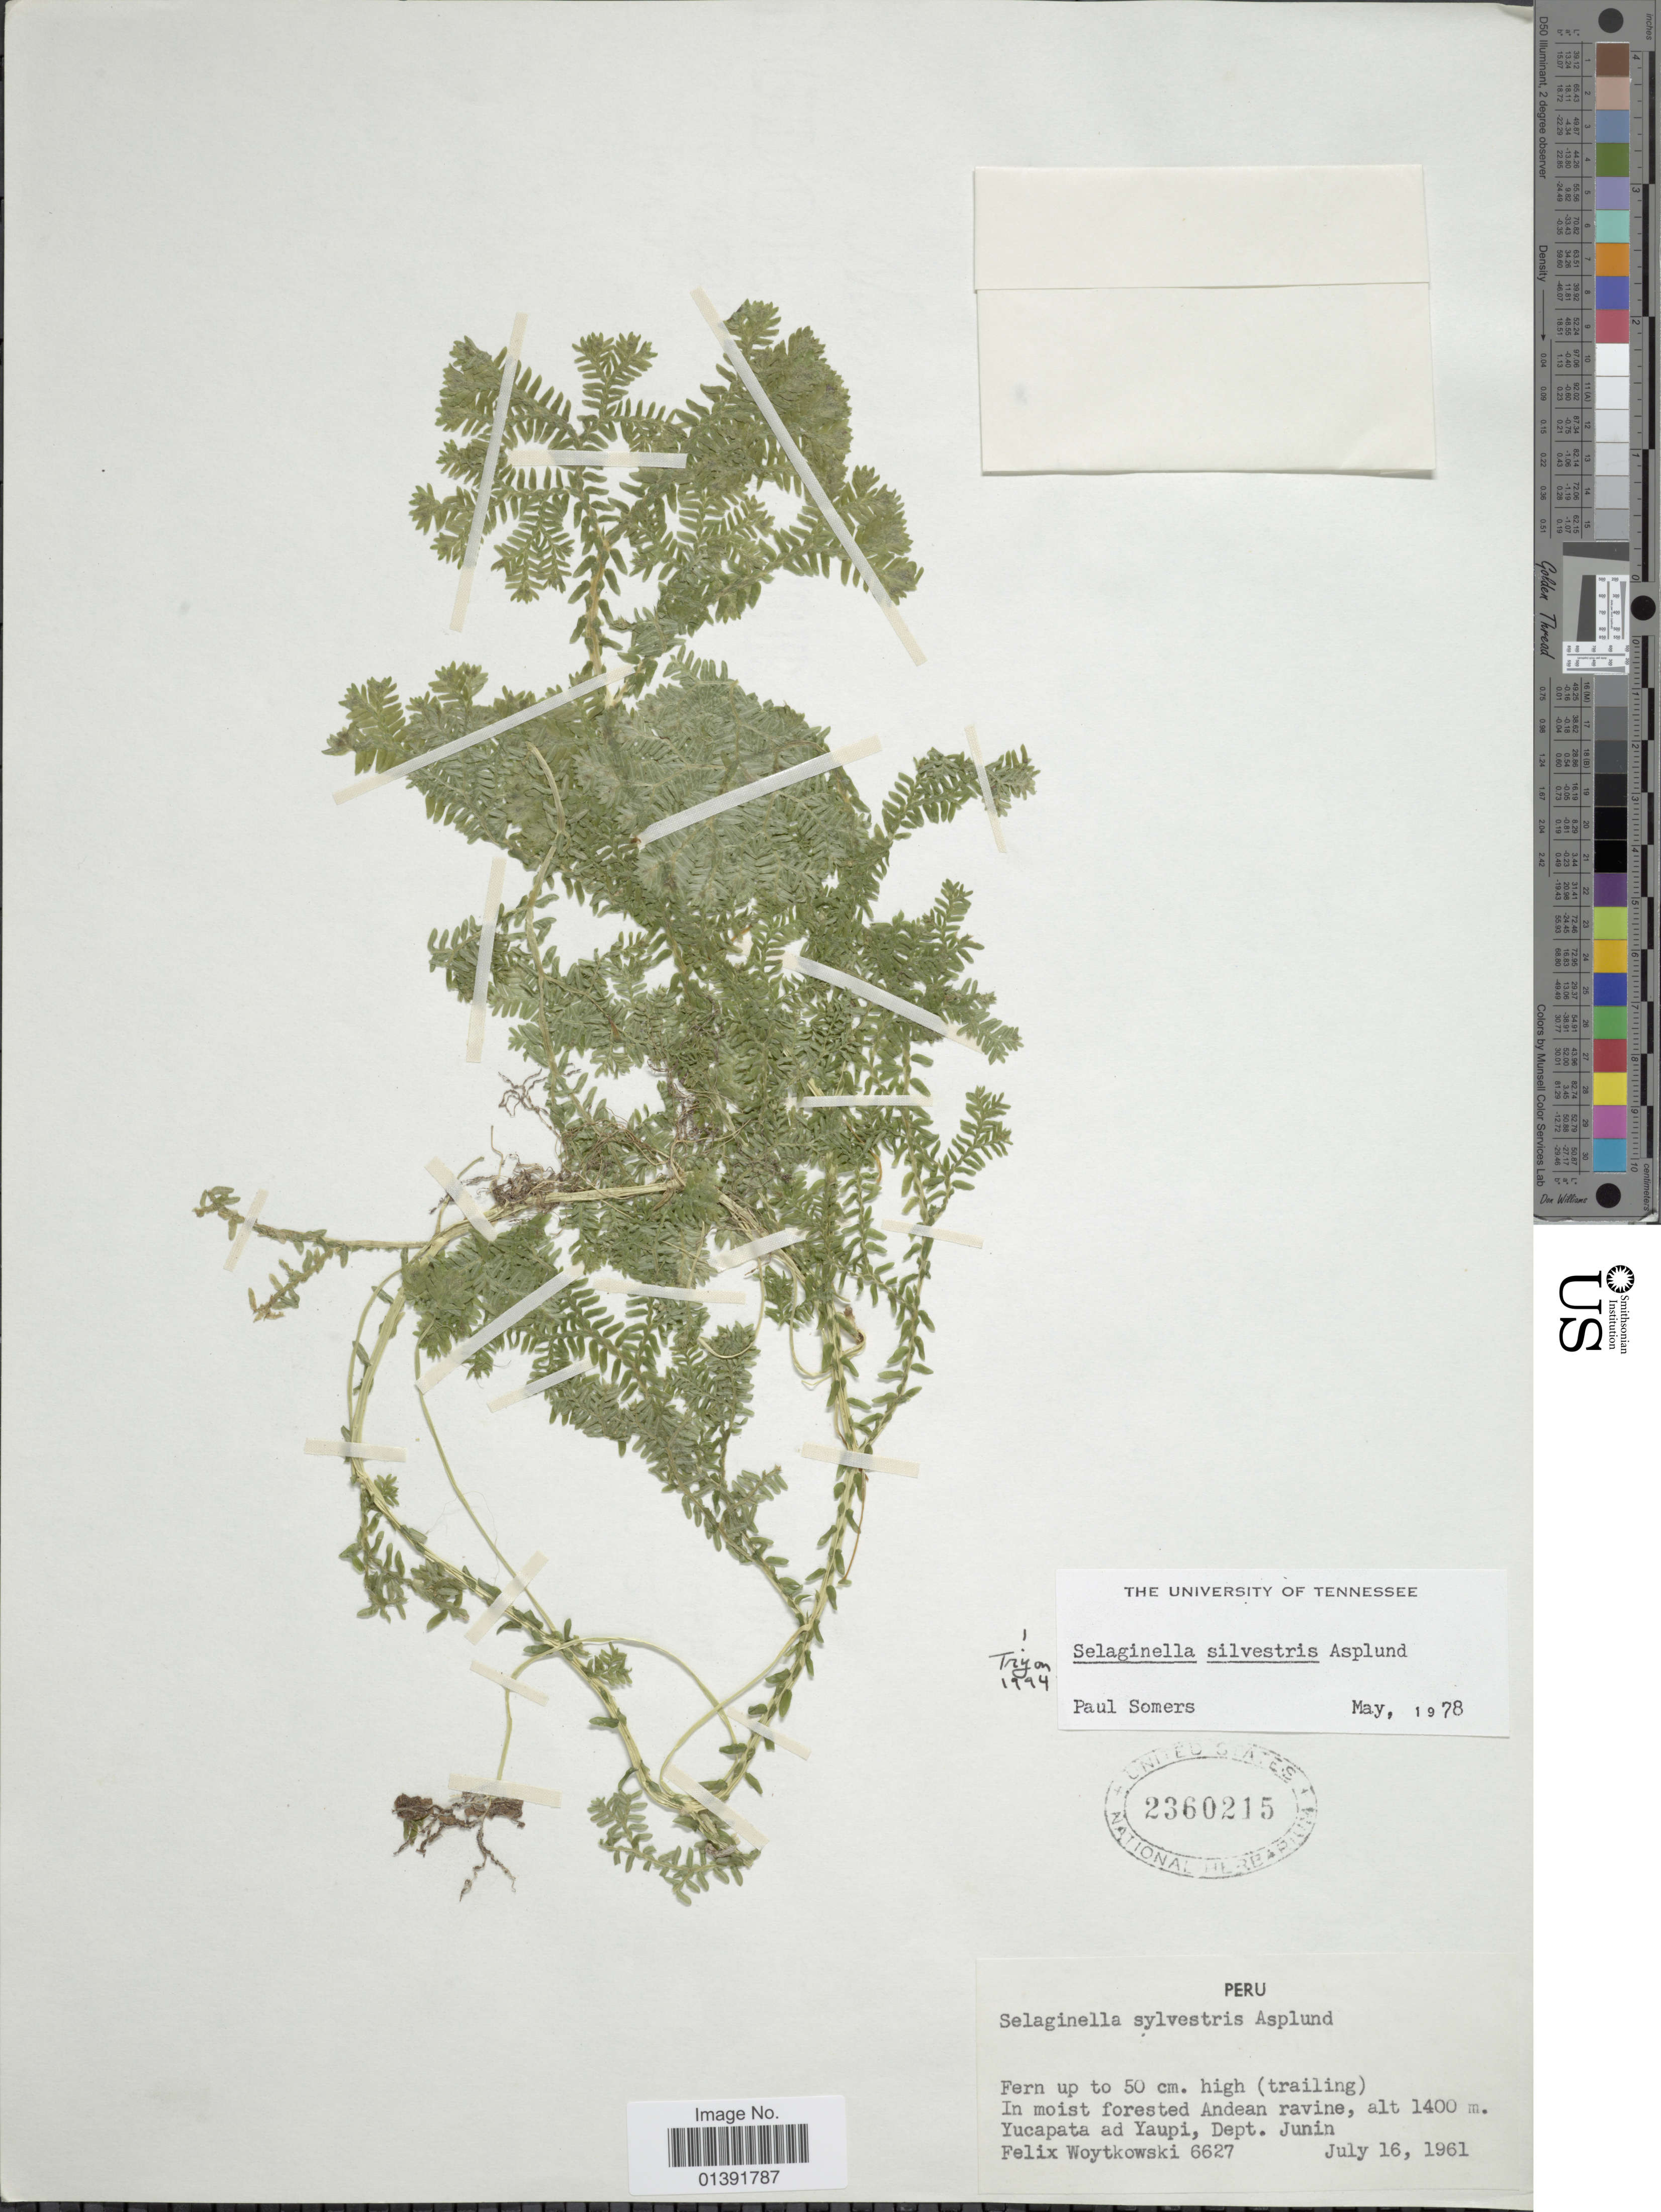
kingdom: Plantae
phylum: Tracheophyta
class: Lycopodiopsida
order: Selaginellales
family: Selaginellaceae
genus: Selaginella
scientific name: Selaginella silvestris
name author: Aspl.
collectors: F. Woytkowski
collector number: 6627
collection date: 1961-07-16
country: Peru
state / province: Junín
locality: Yucapata ad Yaupi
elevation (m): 1400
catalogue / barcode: US 2360215